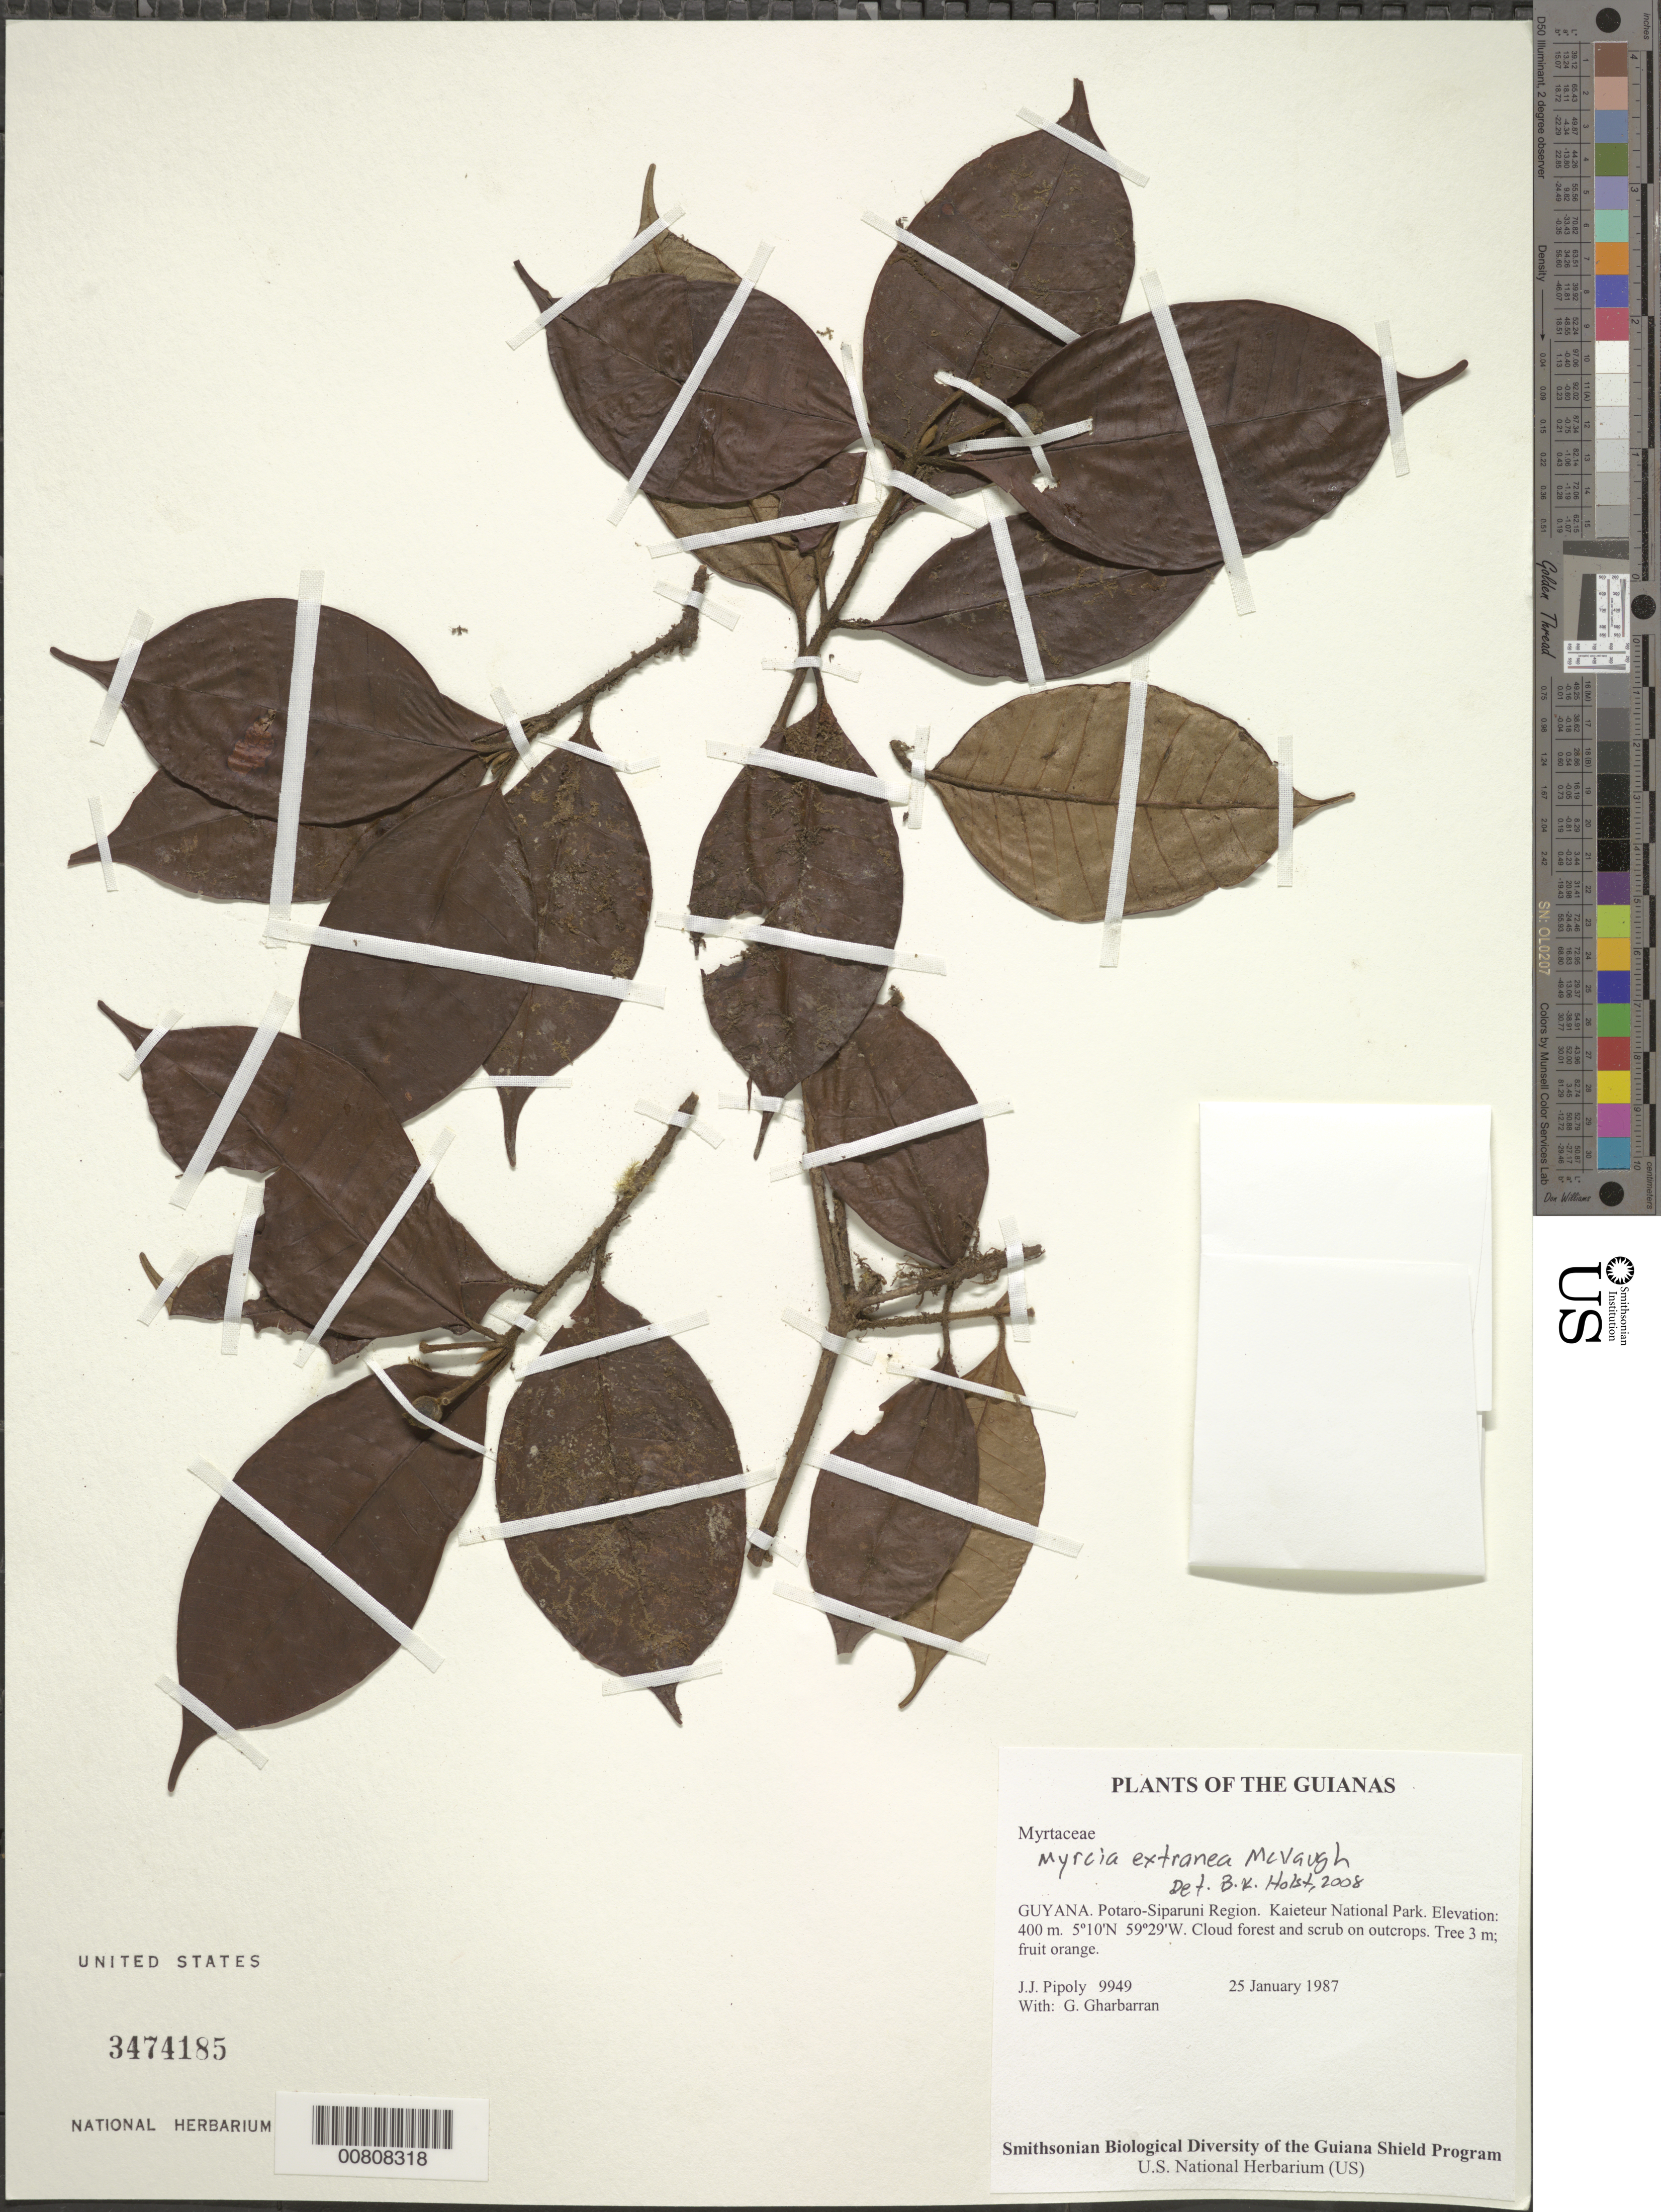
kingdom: Plantae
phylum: Tracheophyta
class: Magnoliopsida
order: Myrtales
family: Myrtaceae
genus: Myrcia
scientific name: Myrcia extranea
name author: McVaugh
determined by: Holst, Bruce K.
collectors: J. J. Pipoly & G. Gharbarran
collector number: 9949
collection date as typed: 25 January 1987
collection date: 1987-01-25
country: Guyana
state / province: Potaro-Siparuni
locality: Kaieteur National Park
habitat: Cloud forest and scrub on outcrops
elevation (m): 400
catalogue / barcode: US 3474185